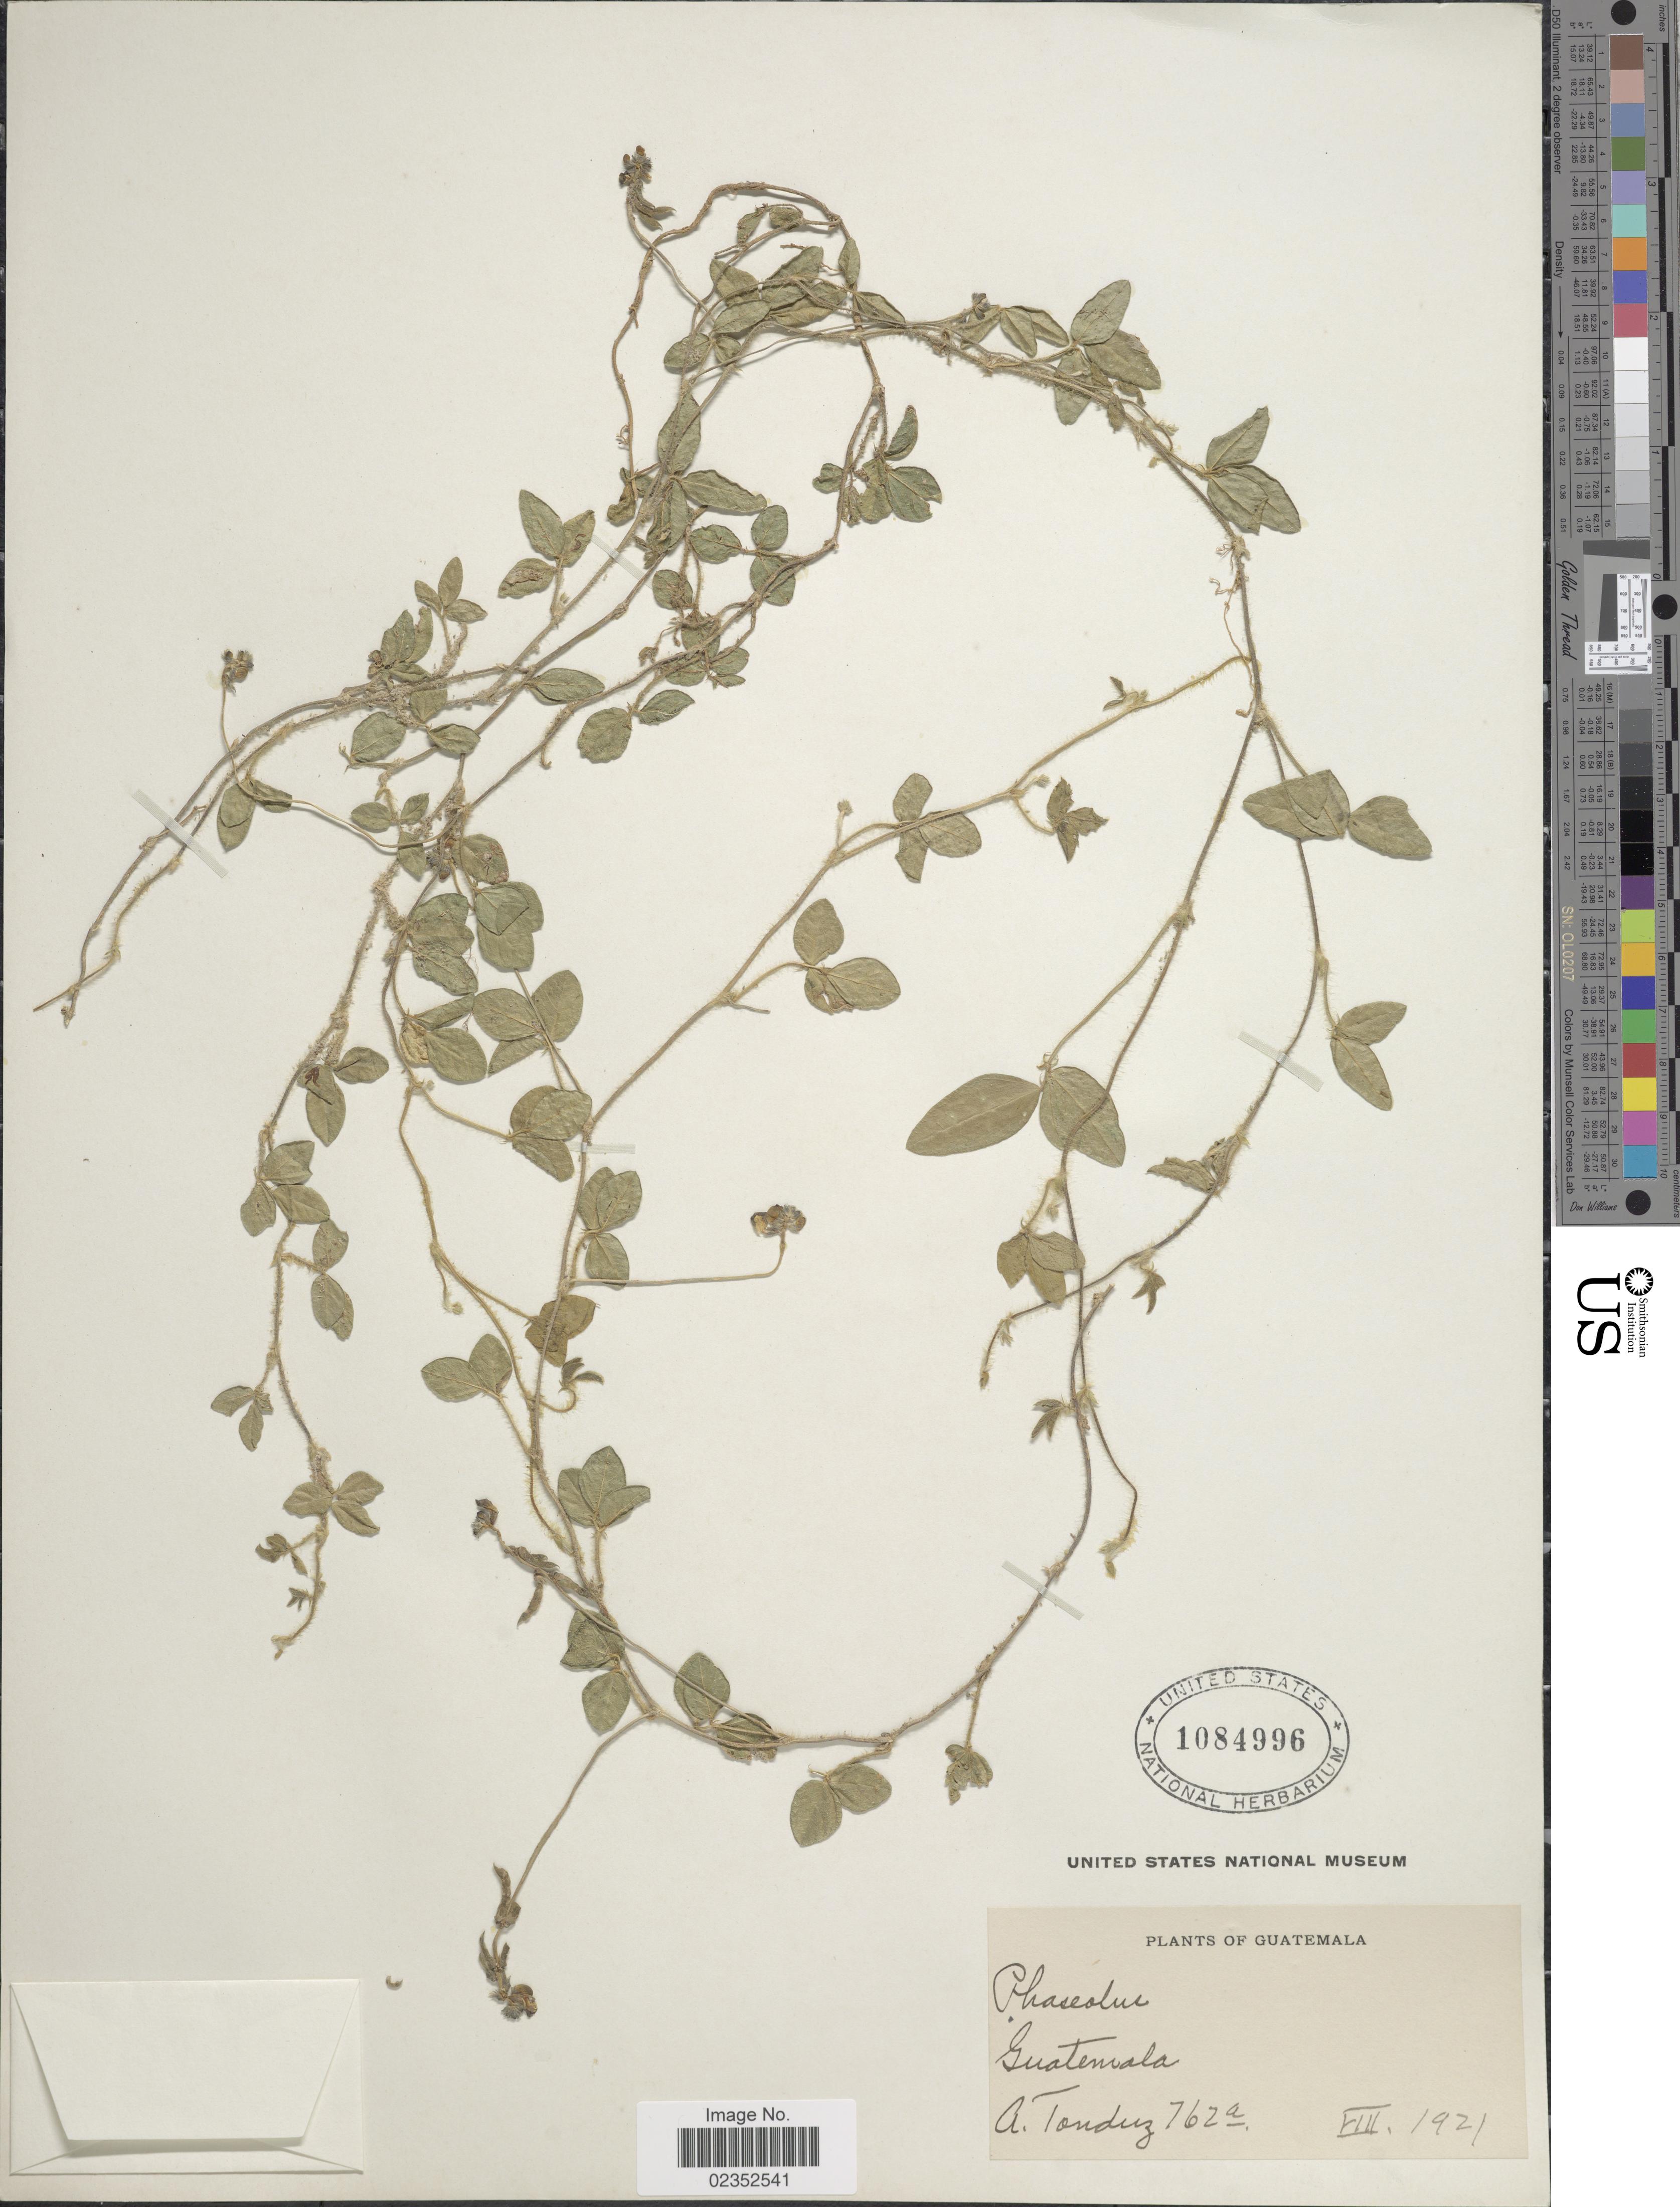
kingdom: Plantae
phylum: Tracheophyta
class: Magnoliopsida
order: Fabales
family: Fabaceae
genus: Macroptilium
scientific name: Macroptilium gibbosifolium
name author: (Ortega) A. Delgado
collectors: A. Tonduz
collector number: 762a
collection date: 1921-08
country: Guatemala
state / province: Guatemala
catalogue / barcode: US 1084996